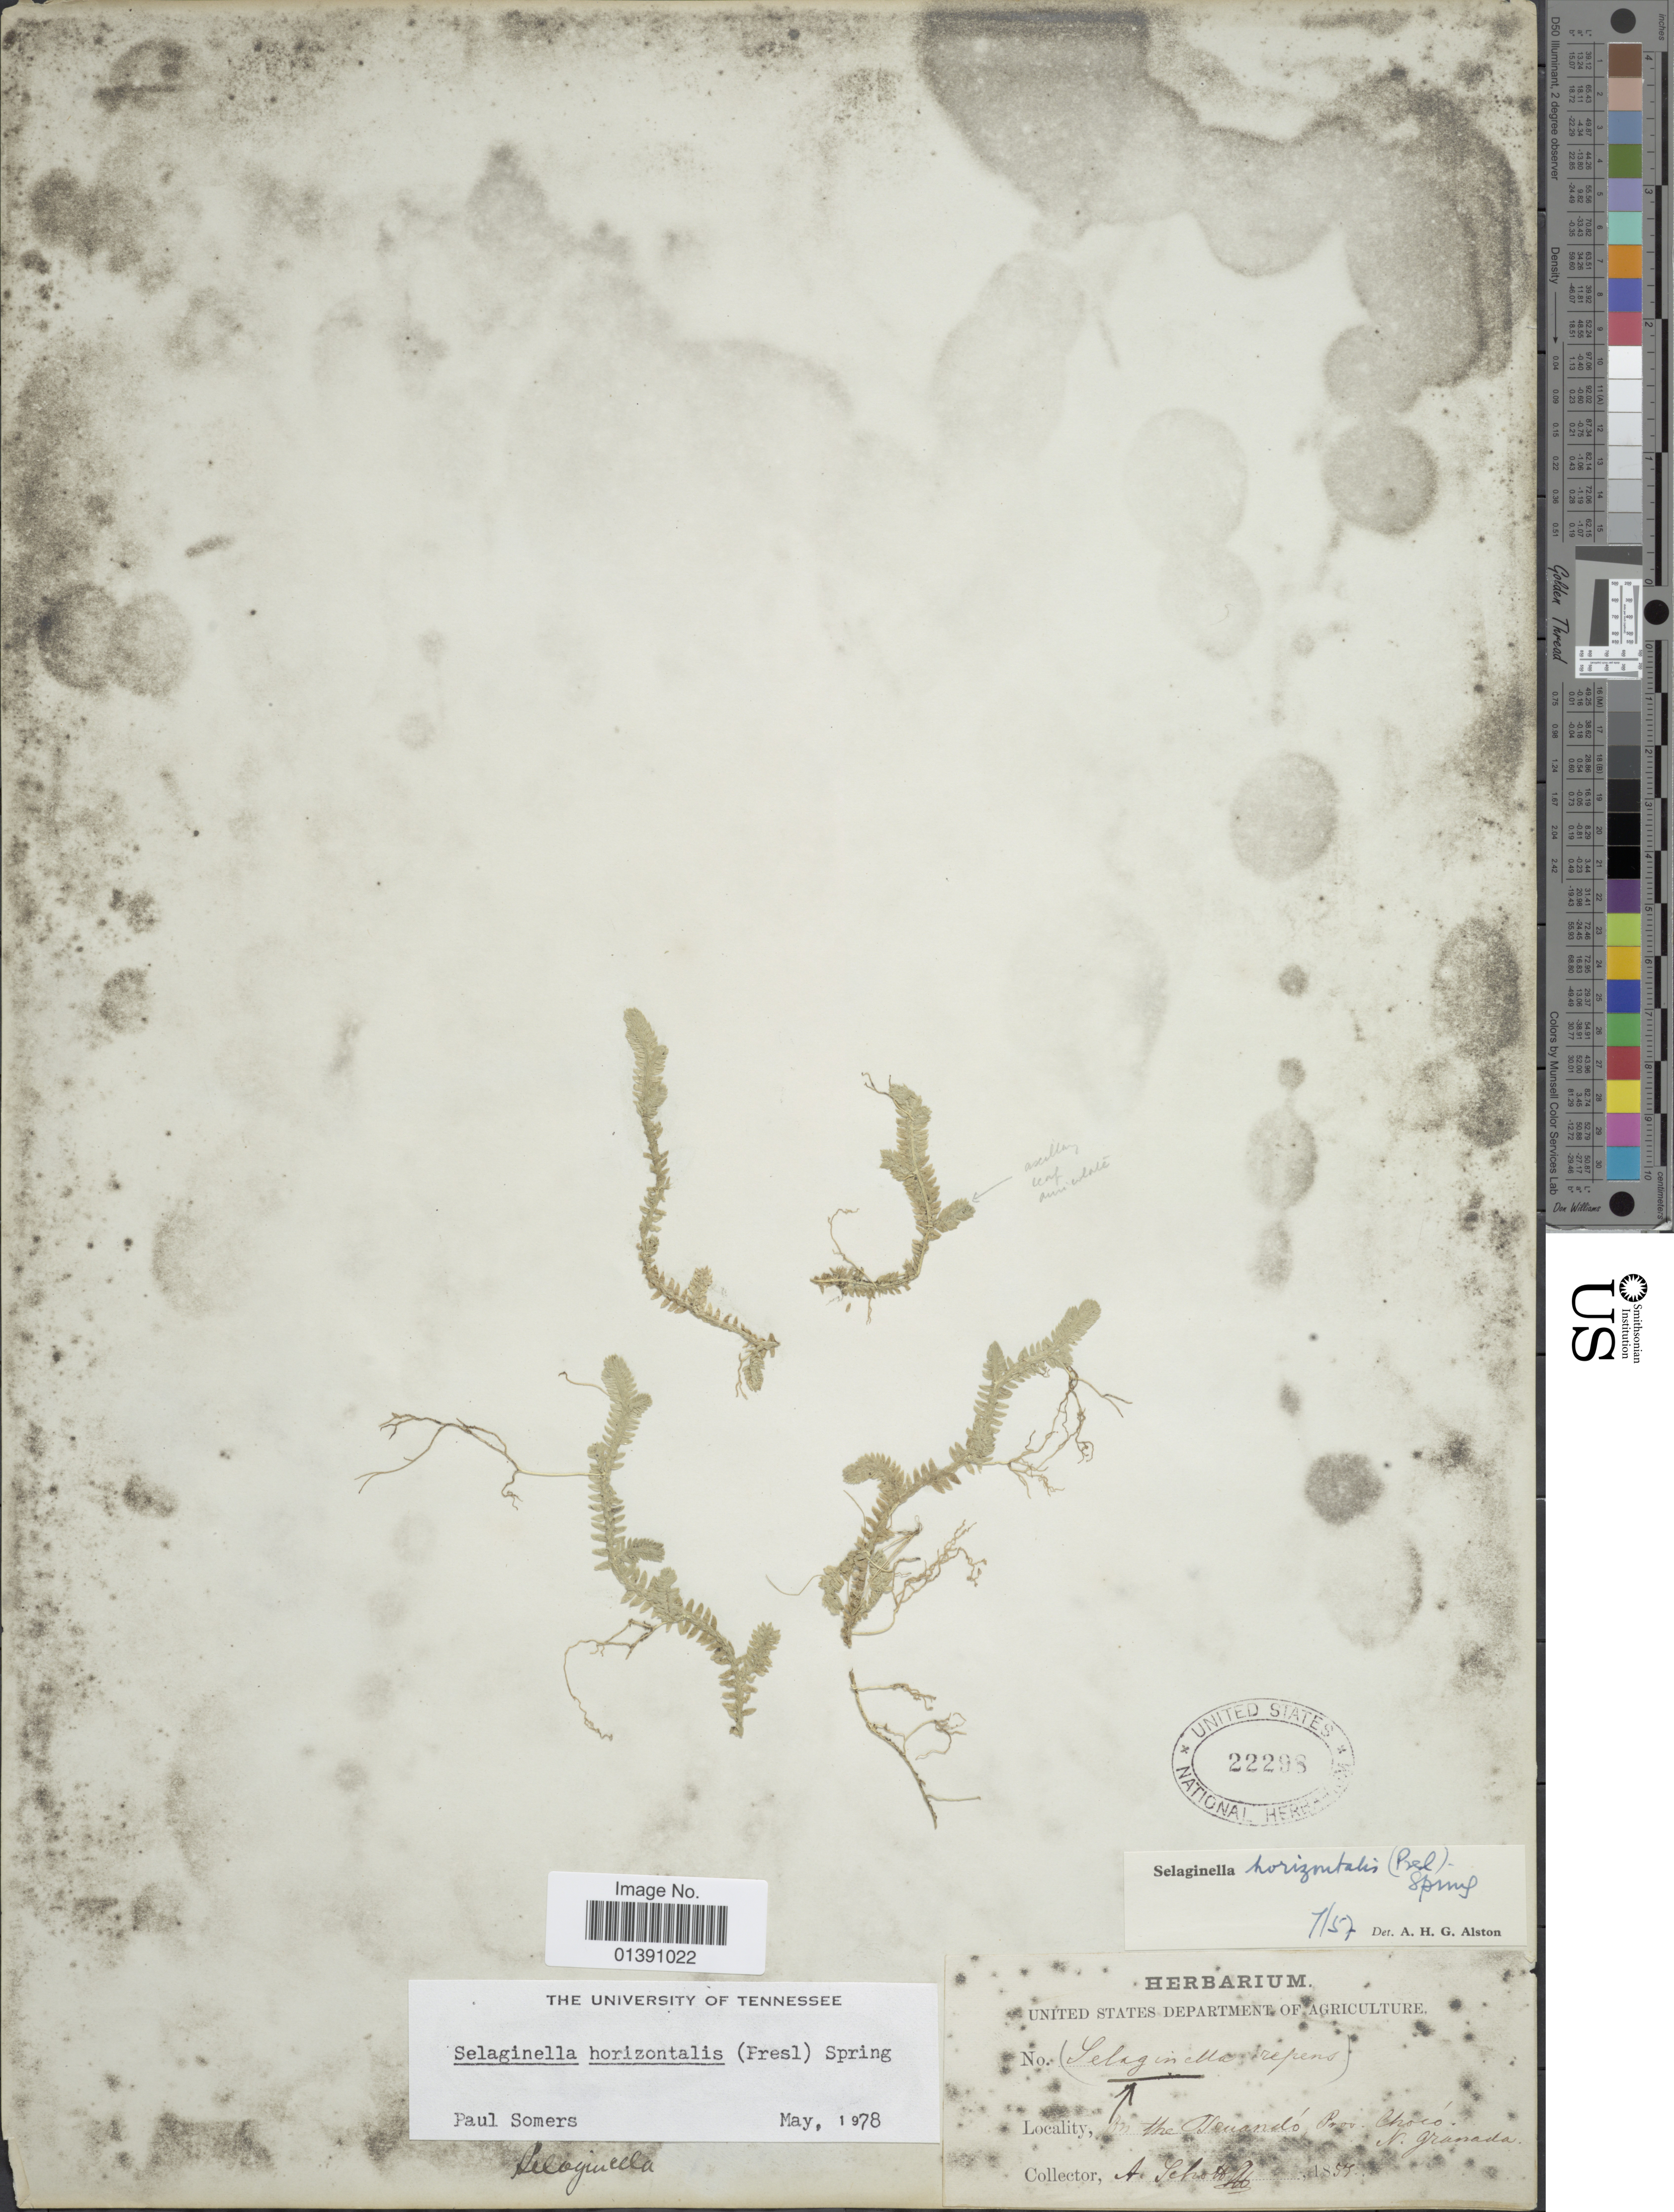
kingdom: Plantae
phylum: Tracheophyta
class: Lycopodiopsida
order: Selaginellales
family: Selaginellaceae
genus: Selaginella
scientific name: Selaginella horizontalis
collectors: A. Schott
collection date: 1857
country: Colombia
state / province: Chocó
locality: On the Oleuando, Prov. Choco., N. Granada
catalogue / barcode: US 22298